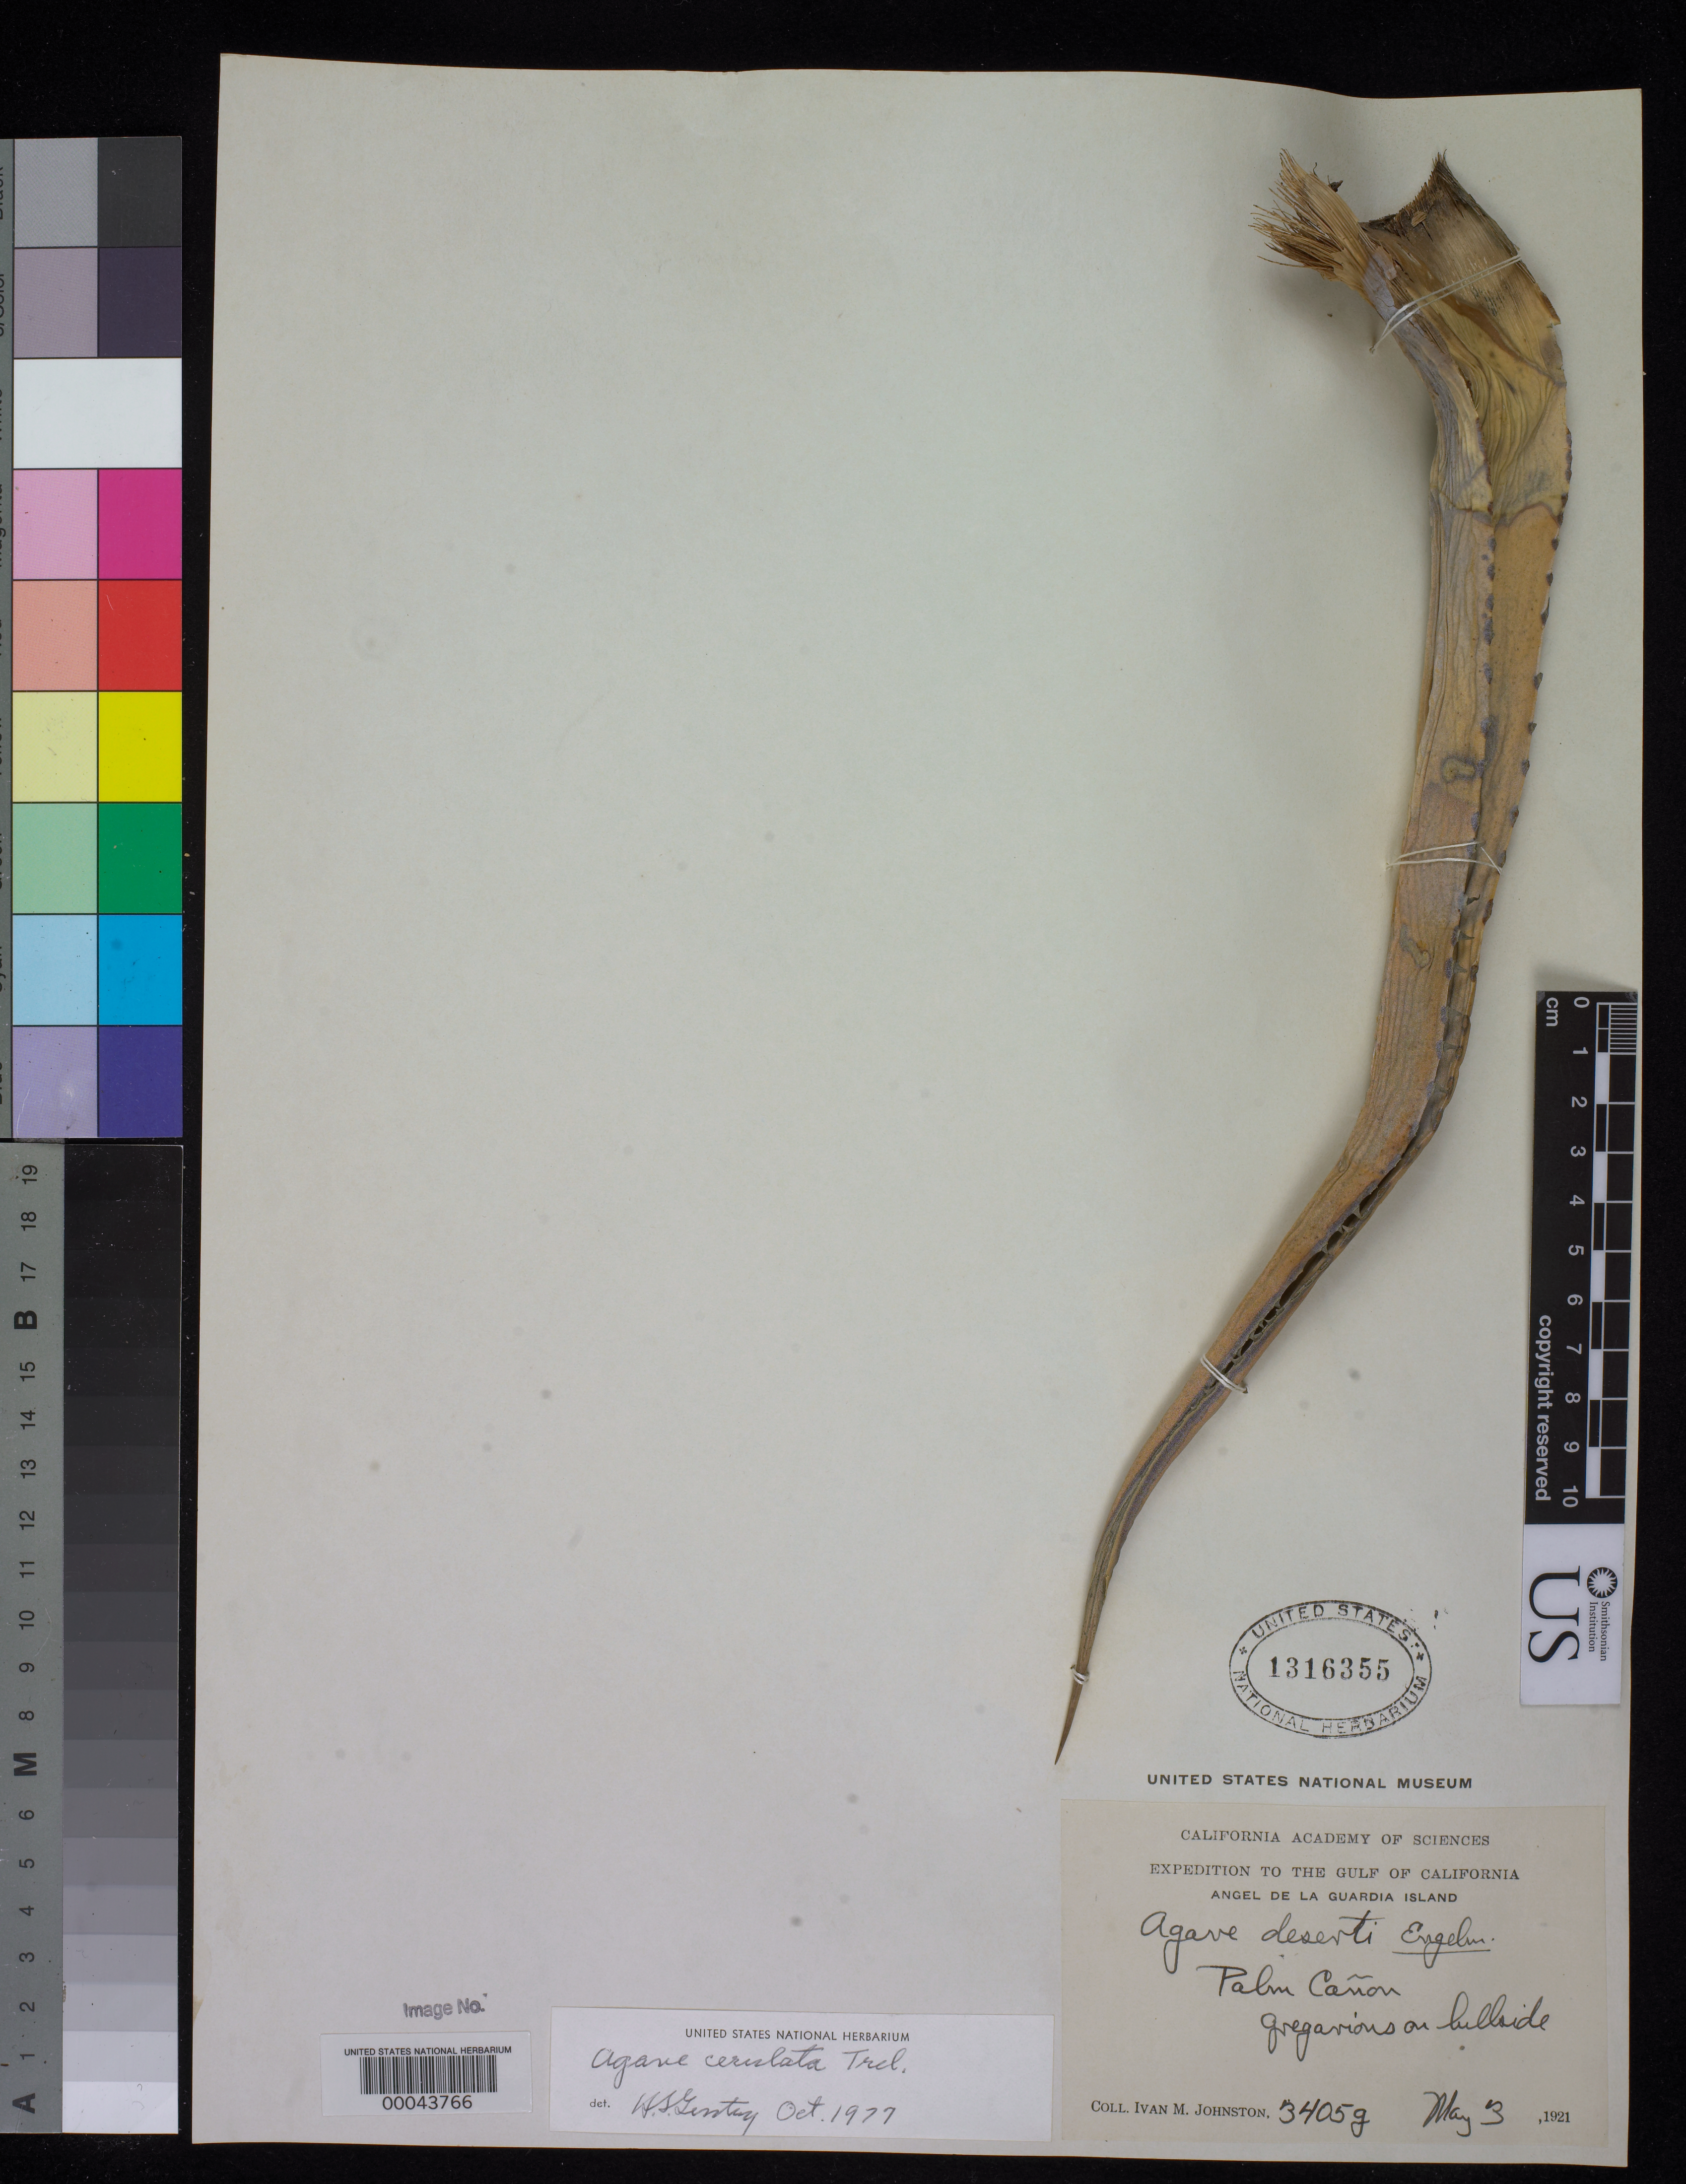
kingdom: Plantae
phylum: Tracheophyta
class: Liliopsida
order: Asparagales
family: Asparagaceae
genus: Agave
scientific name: Agave cerulata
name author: Trel.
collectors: I.M. Johnston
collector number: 3405g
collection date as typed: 03 May 1921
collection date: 1921-05-03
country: Mexico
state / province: Baja California Norte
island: Island Angel de la Guarda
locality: Angel de la Guarda Island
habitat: Palm canyon; gregarious on hillsides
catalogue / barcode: US 1316355